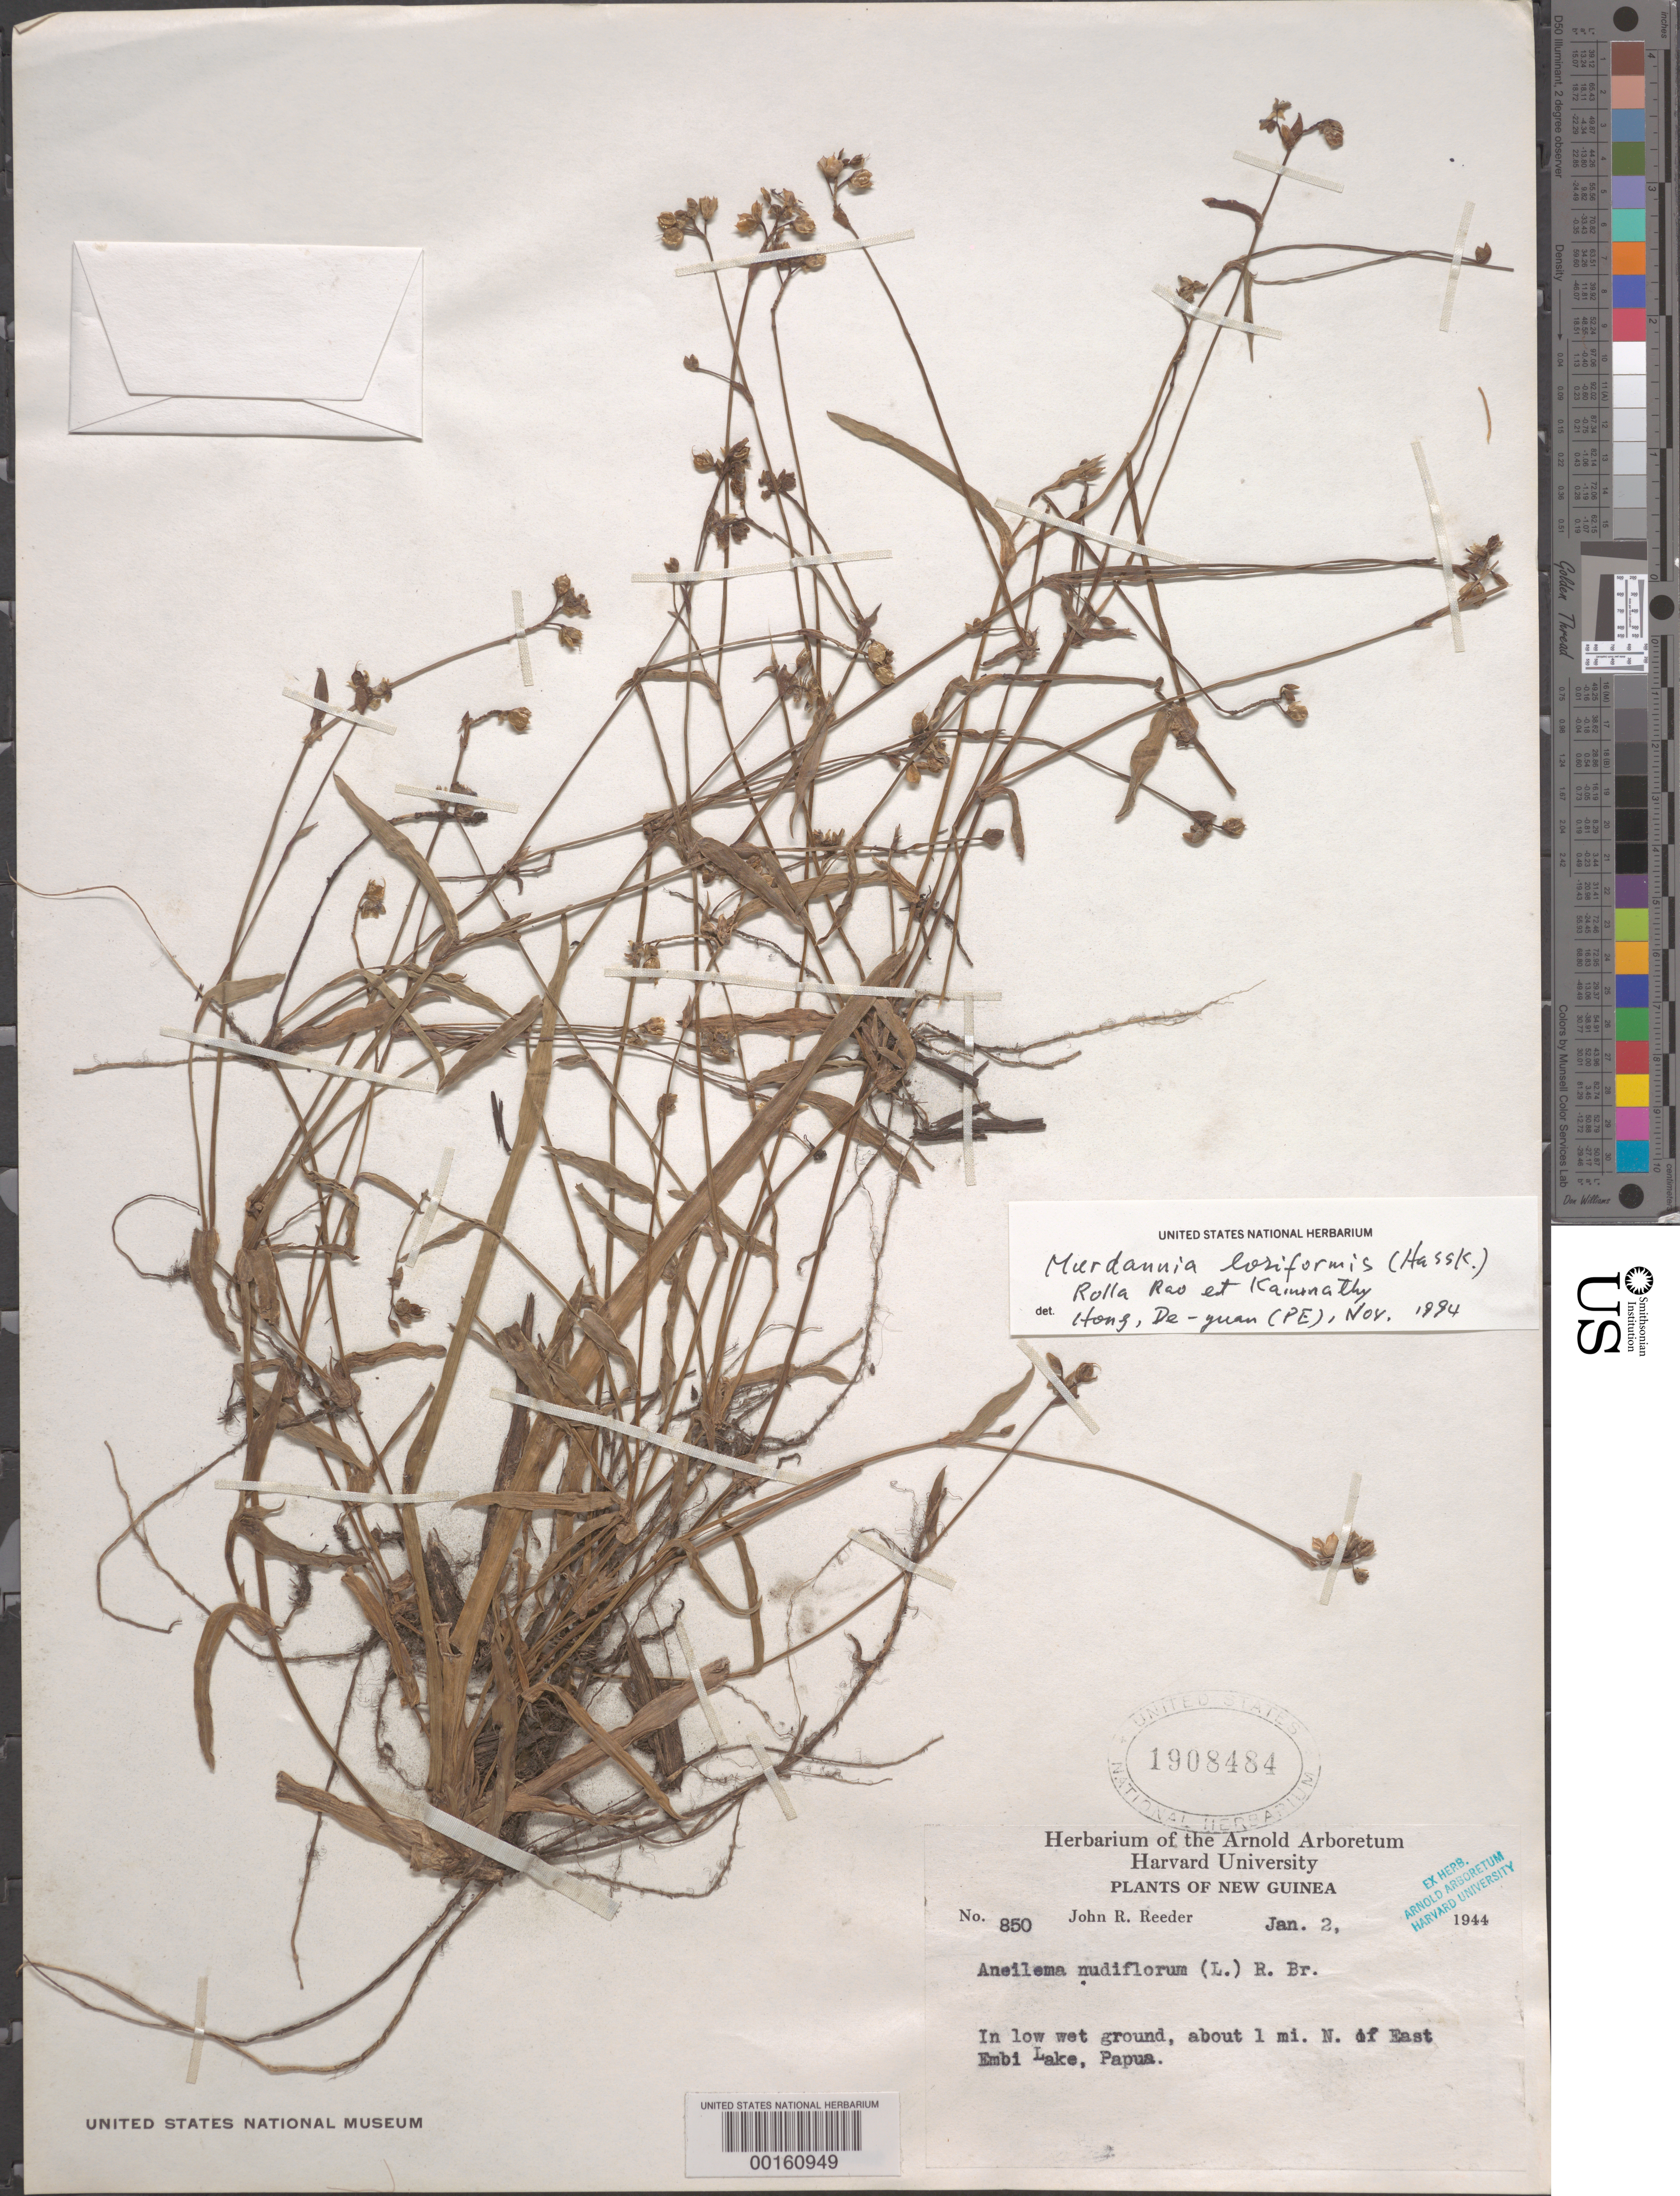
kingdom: Plantae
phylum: Tracheophyta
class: Liliopsida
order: Commelinales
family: Commelinaceae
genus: Murdannia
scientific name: Murdannia nudiflora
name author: (L.) Brenan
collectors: J. R. Reeder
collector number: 850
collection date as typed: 02 Jan 1944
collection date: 1944-01-02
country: Papua New Guinea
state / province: Northern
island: New Guinea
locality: East embi lake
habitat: Low wet ground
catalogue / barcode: US 1908484